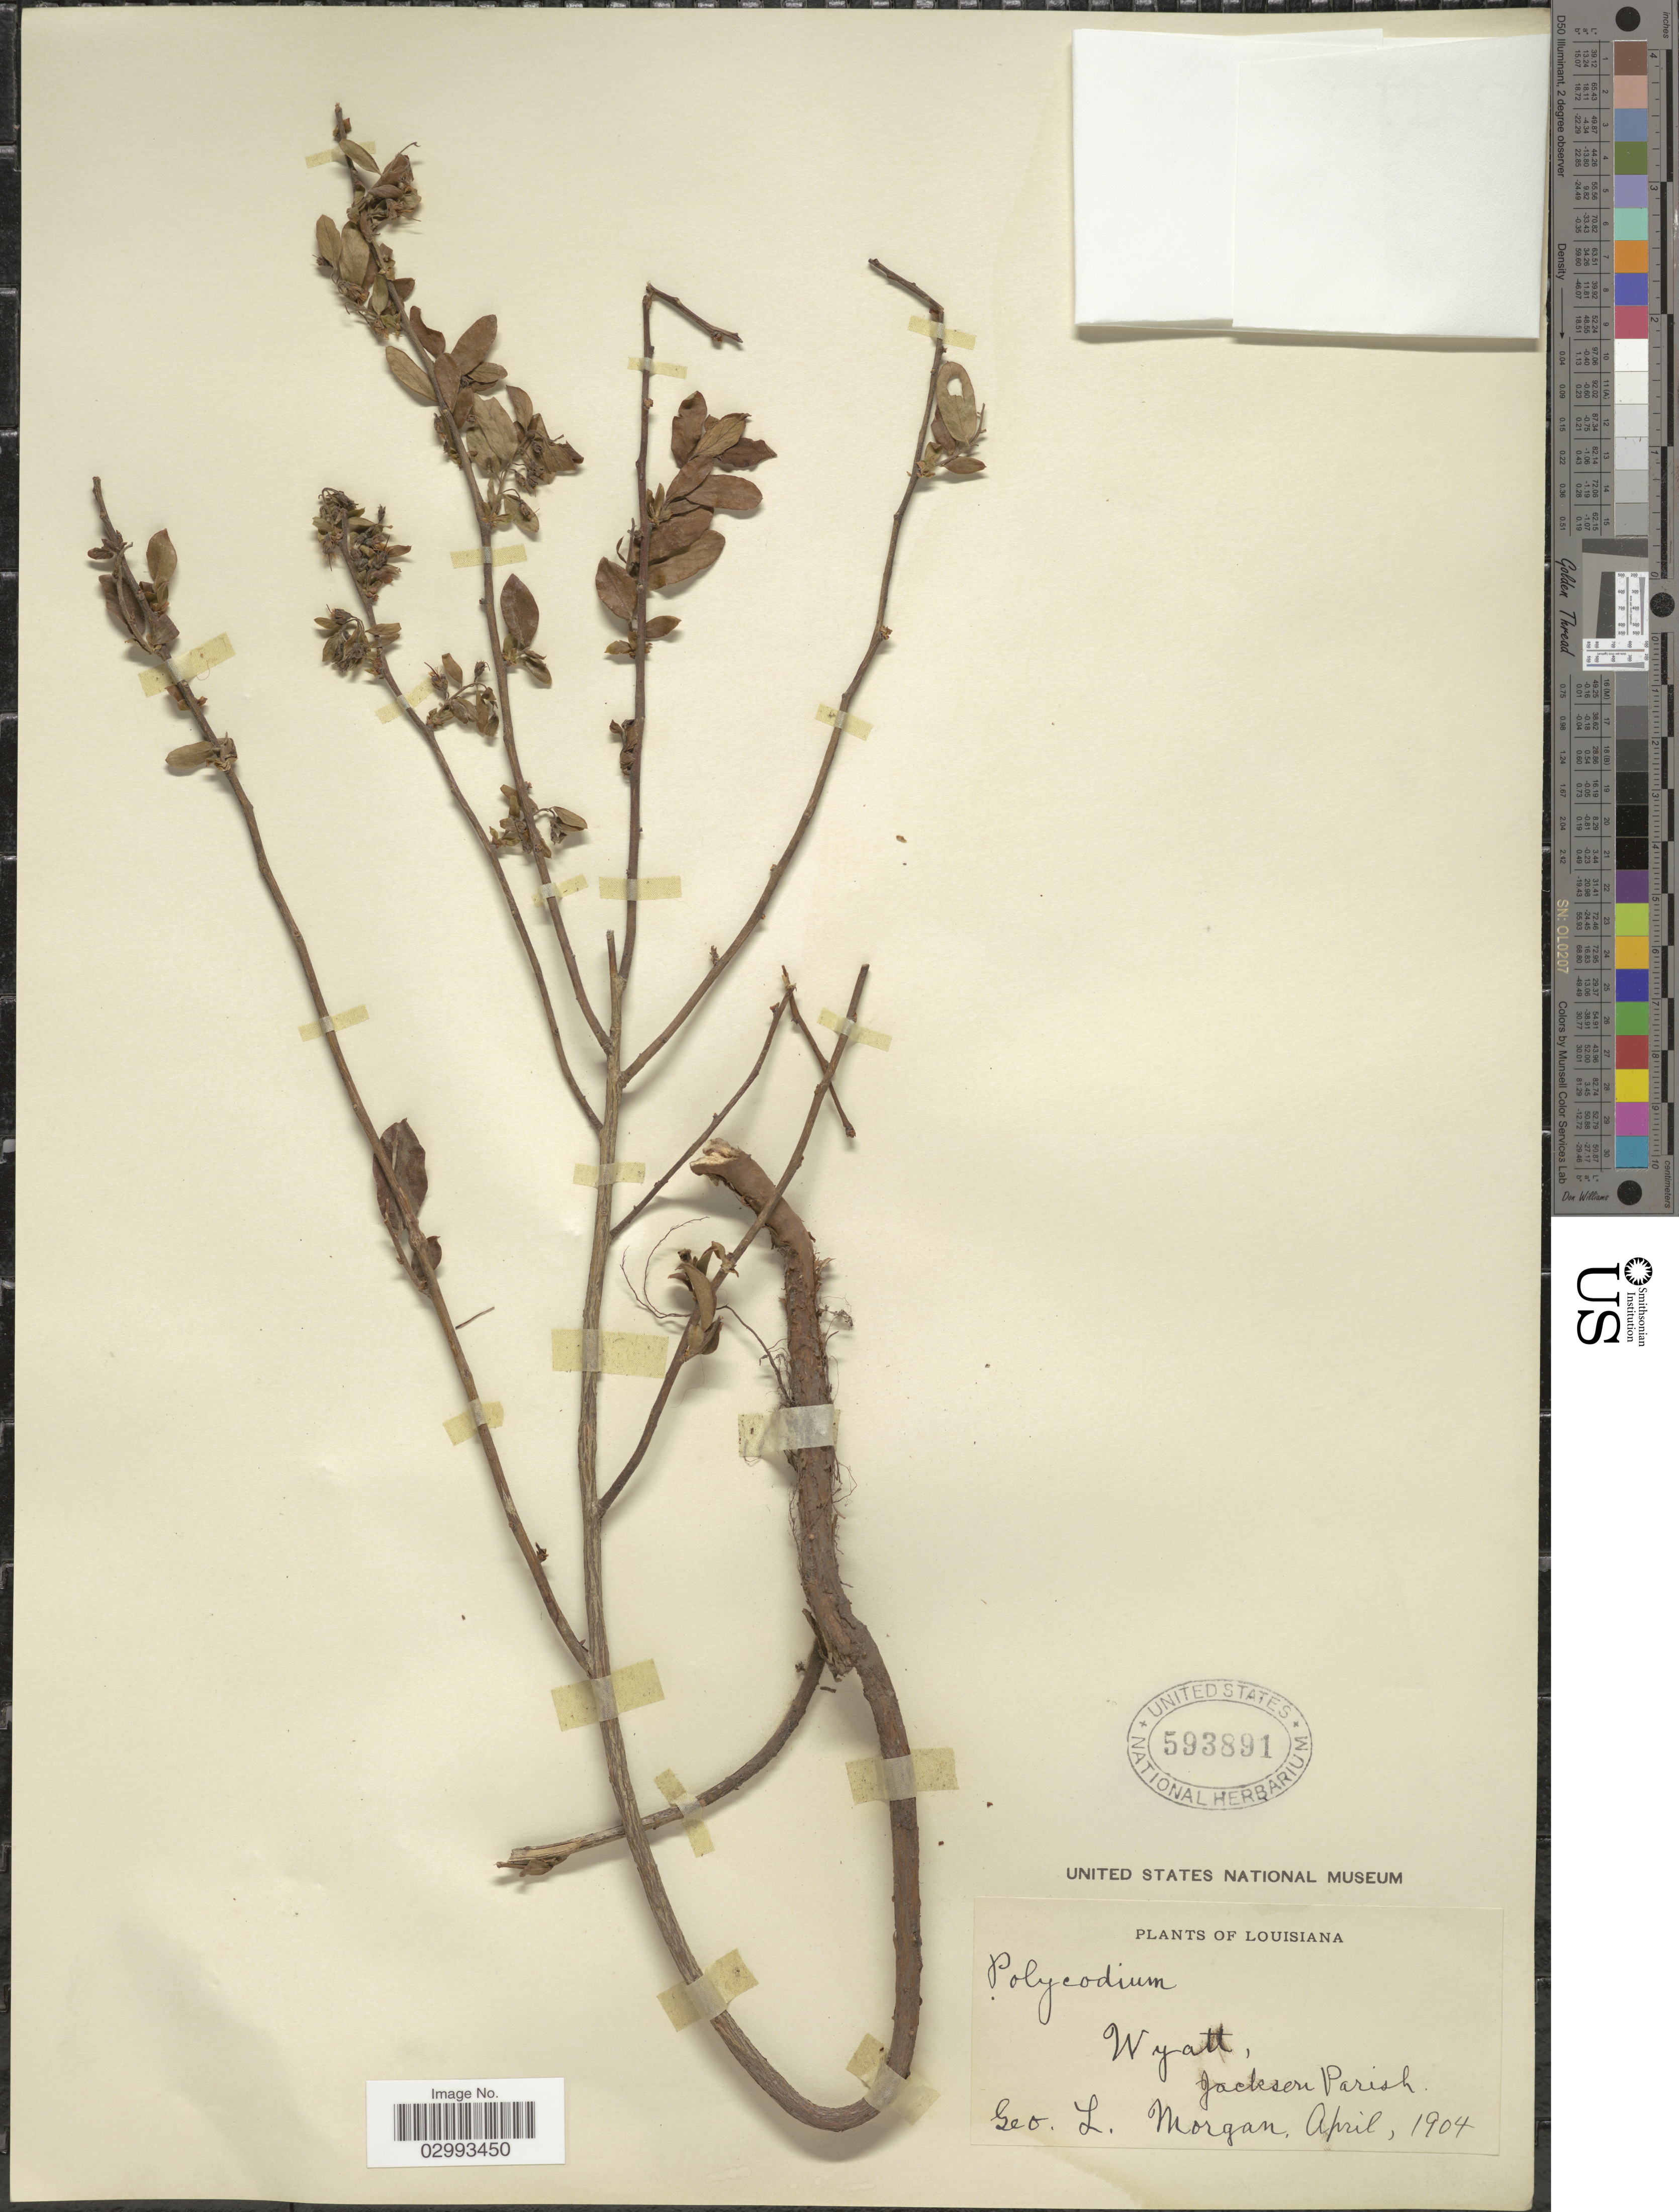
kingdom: Plantae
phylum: Tracheophyta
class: Magnoliopsida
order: Ericales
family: Ericaceae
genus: Polycodium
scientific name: Polycodium sp.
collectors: G. Morgan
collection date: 1904-04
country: United States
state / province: Louisiana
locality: Wyatt, Jackson Parish.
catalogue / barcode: US 593891